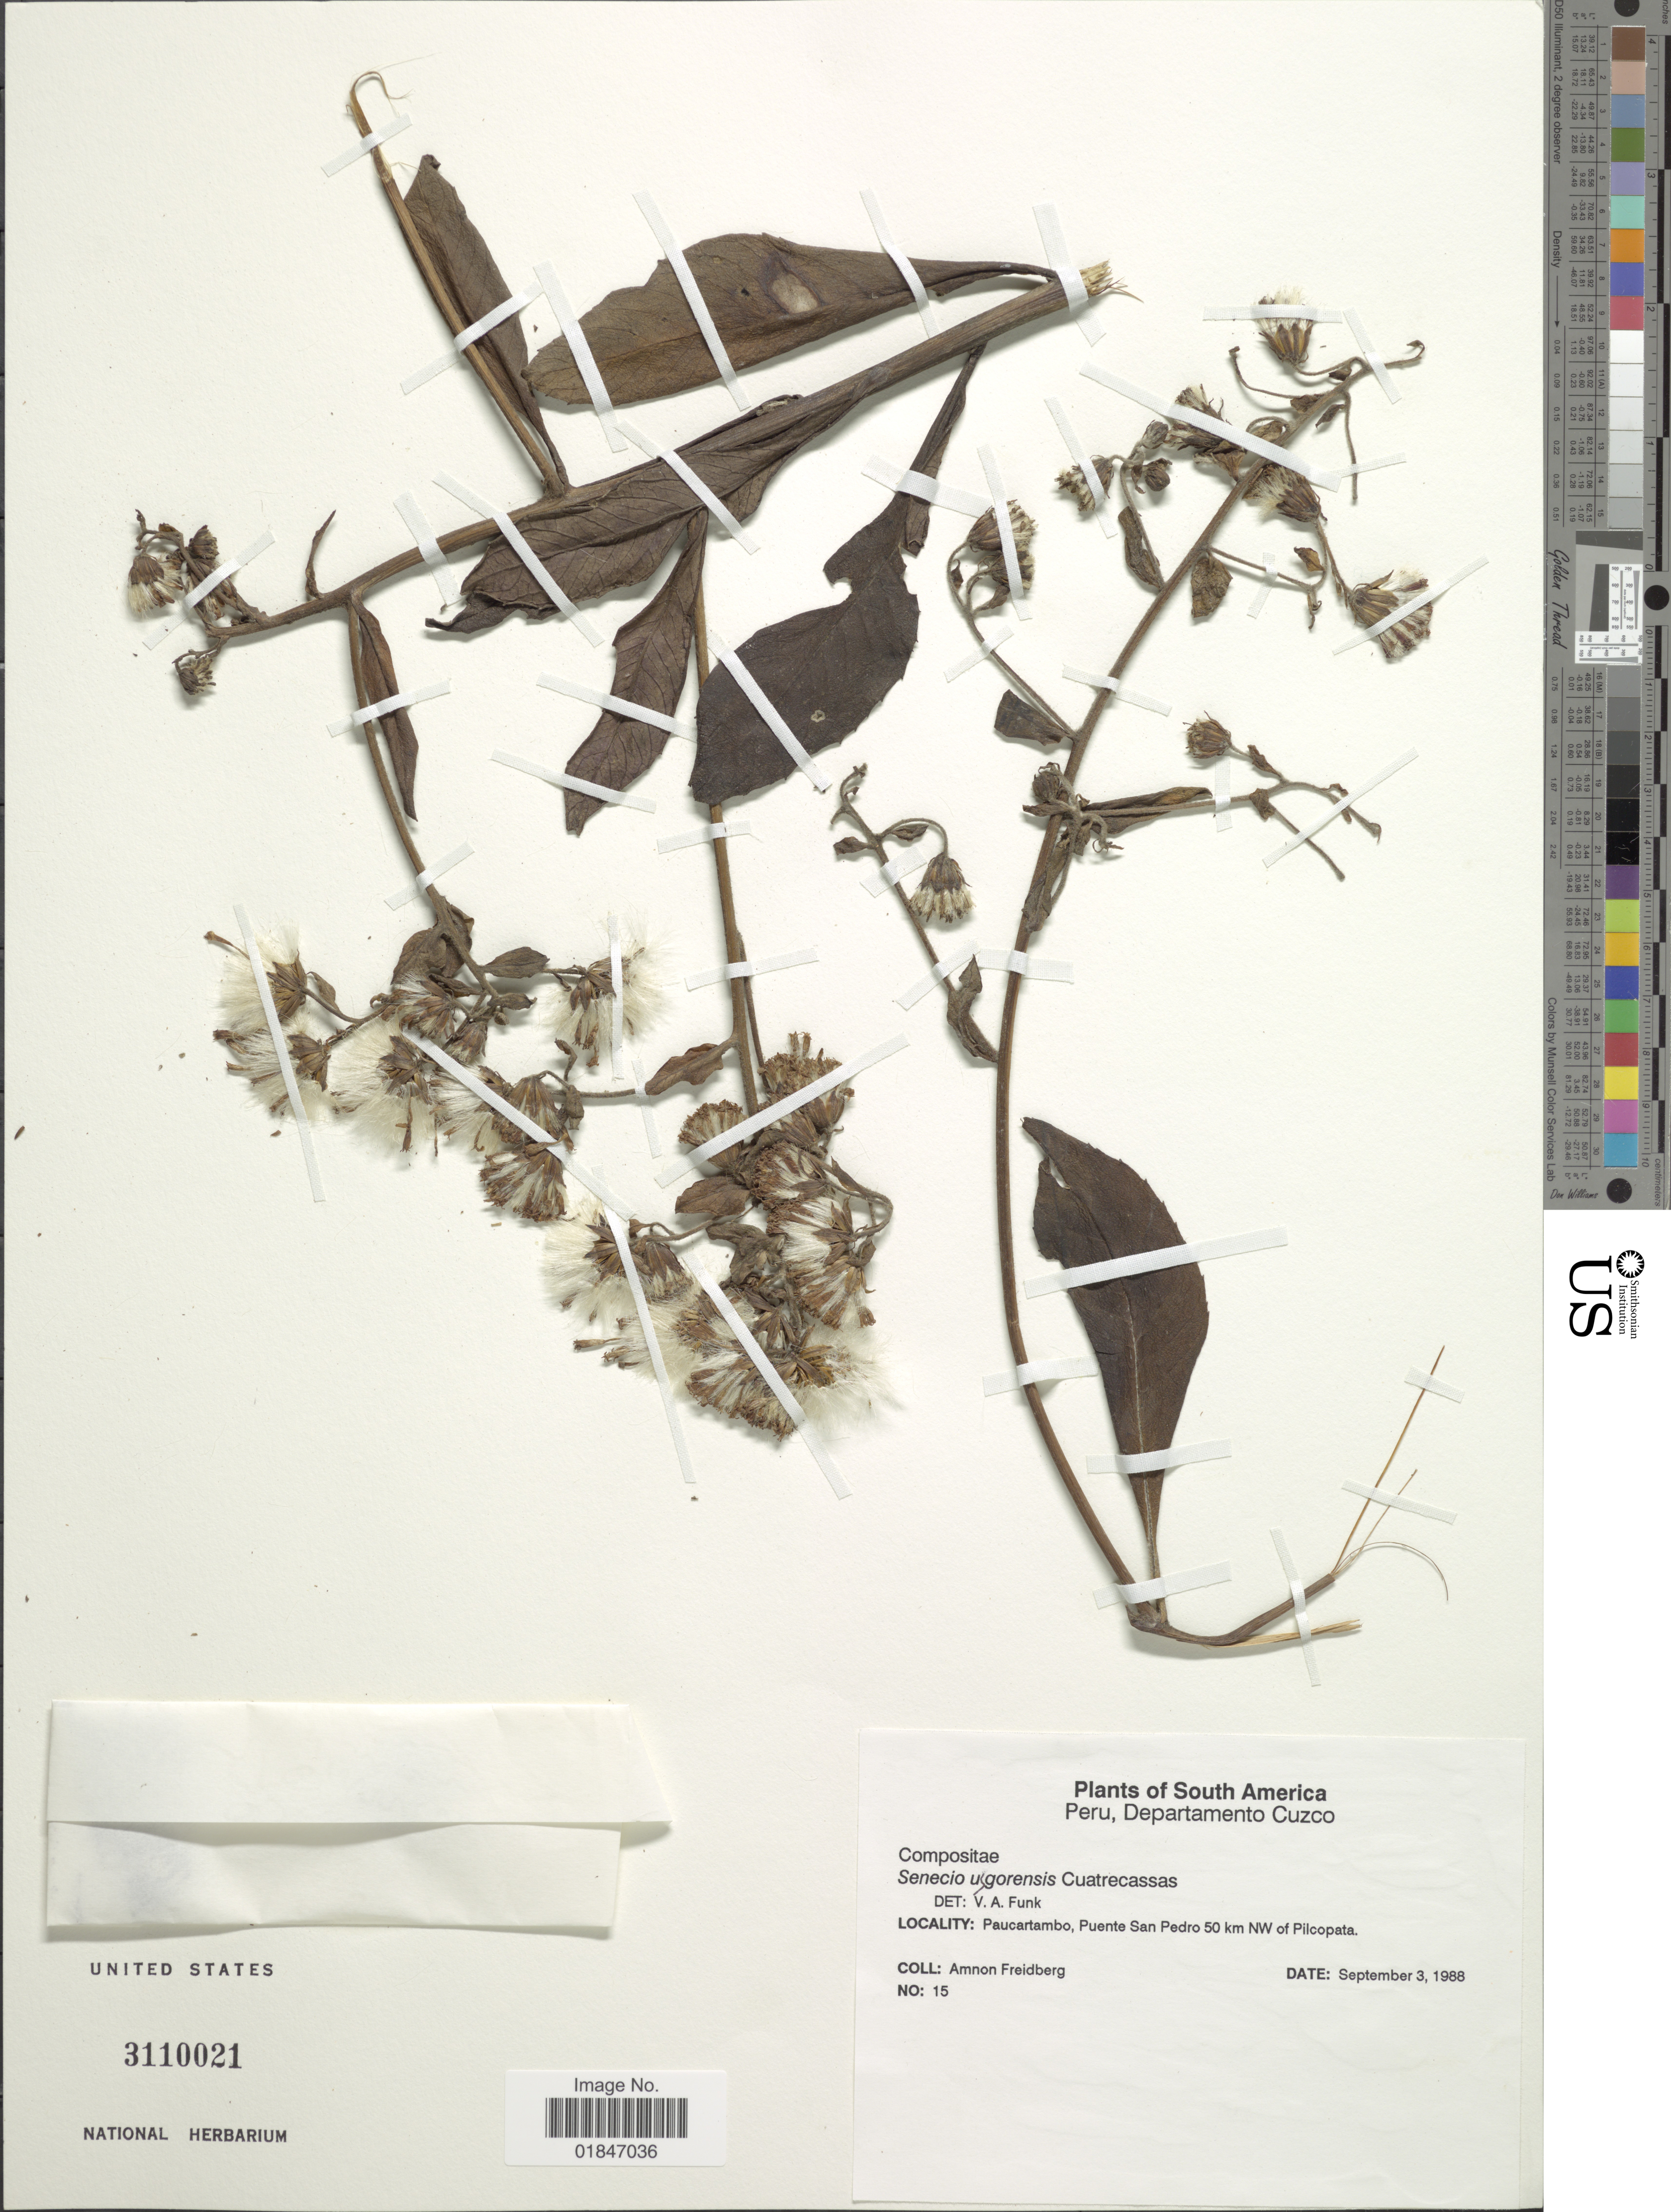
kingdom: Plantae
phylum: Tracheophyta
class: Magnoliopsida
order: Asterales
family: Asteraceae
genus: Dendrophorbium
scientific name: Dendrophorbium usgorense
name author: (Cuatrec.) C. Jeffrey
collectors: A. Freidberg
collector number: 15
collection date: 1988-09-03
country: Peru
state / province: Cusco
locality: Peru, Departamento Cuzco. Paucartamba, Puente San Pedro 50 km NW of Pilcopata.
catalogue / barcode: US 3110021